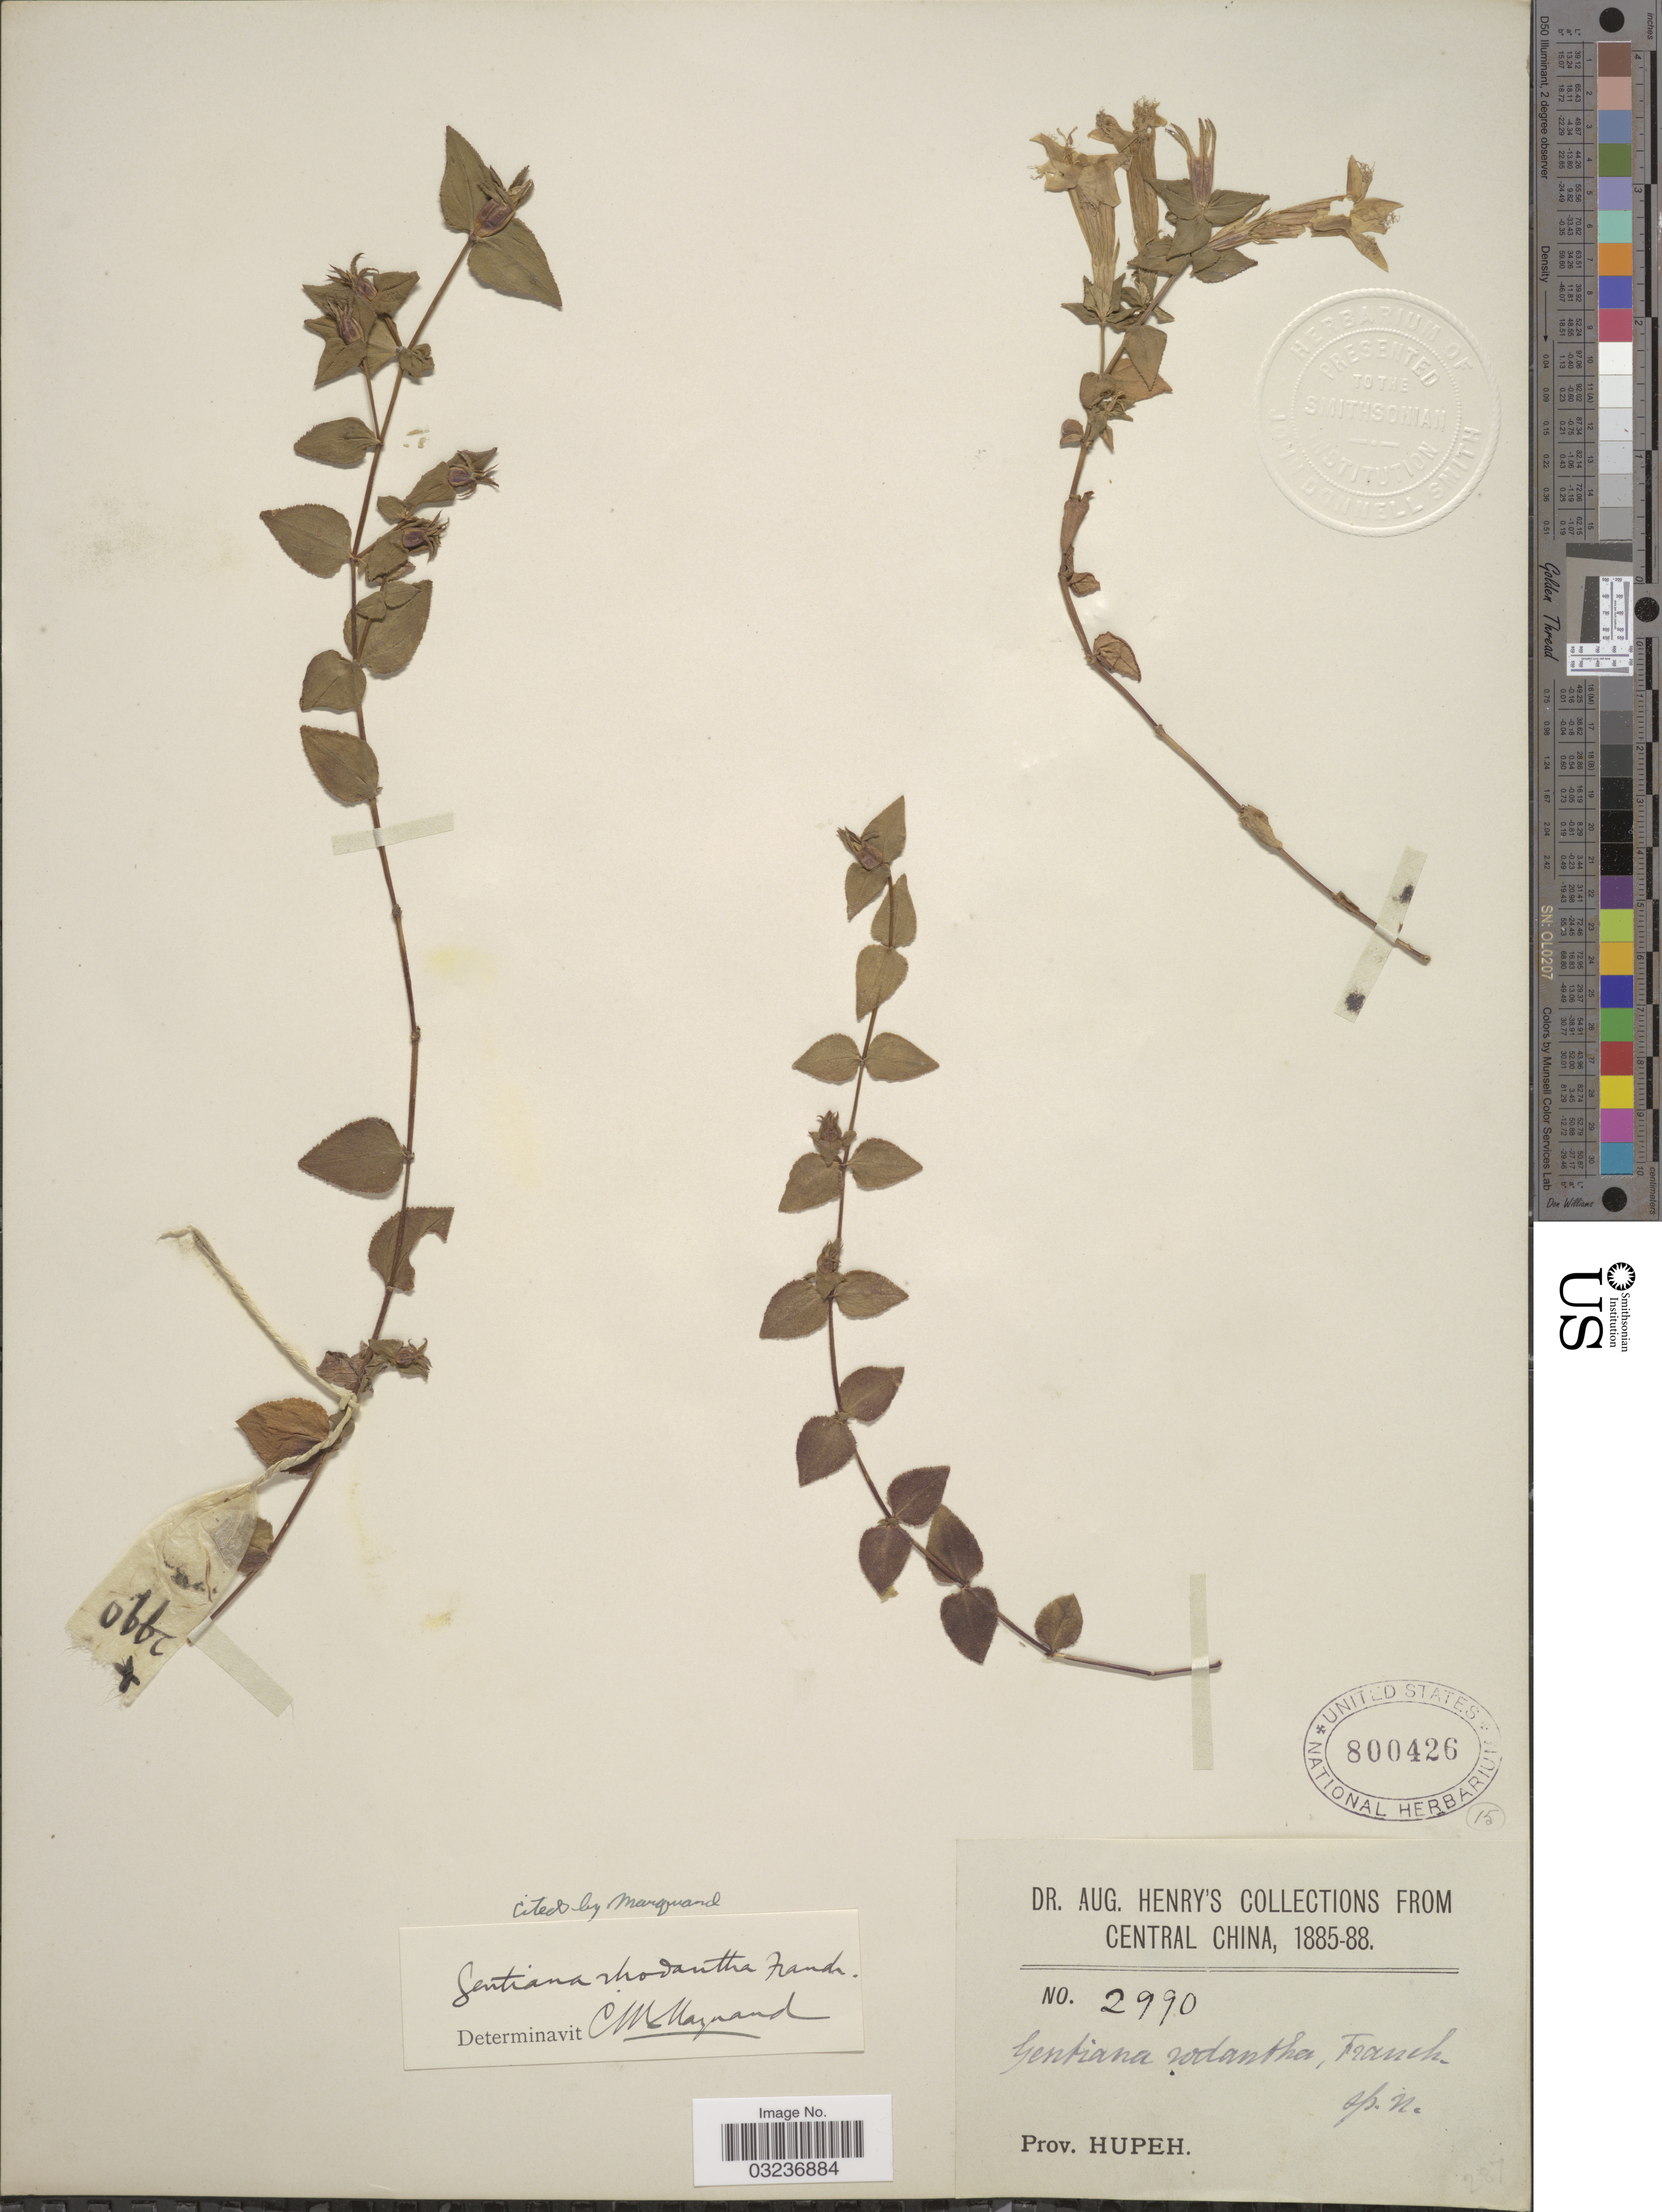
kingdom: Plantae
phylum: Tracheophyta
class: Magnoliopsida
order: Gentianales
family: Gentianaceae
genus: Gentiana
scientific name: Gentiana rhodantha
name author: Franch. ex Hemsl.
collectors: A. Henry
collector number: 2990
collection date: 1885/1888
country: China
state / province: Hubei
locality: Central China, Prov. Hupeh.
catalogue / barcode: US 800426